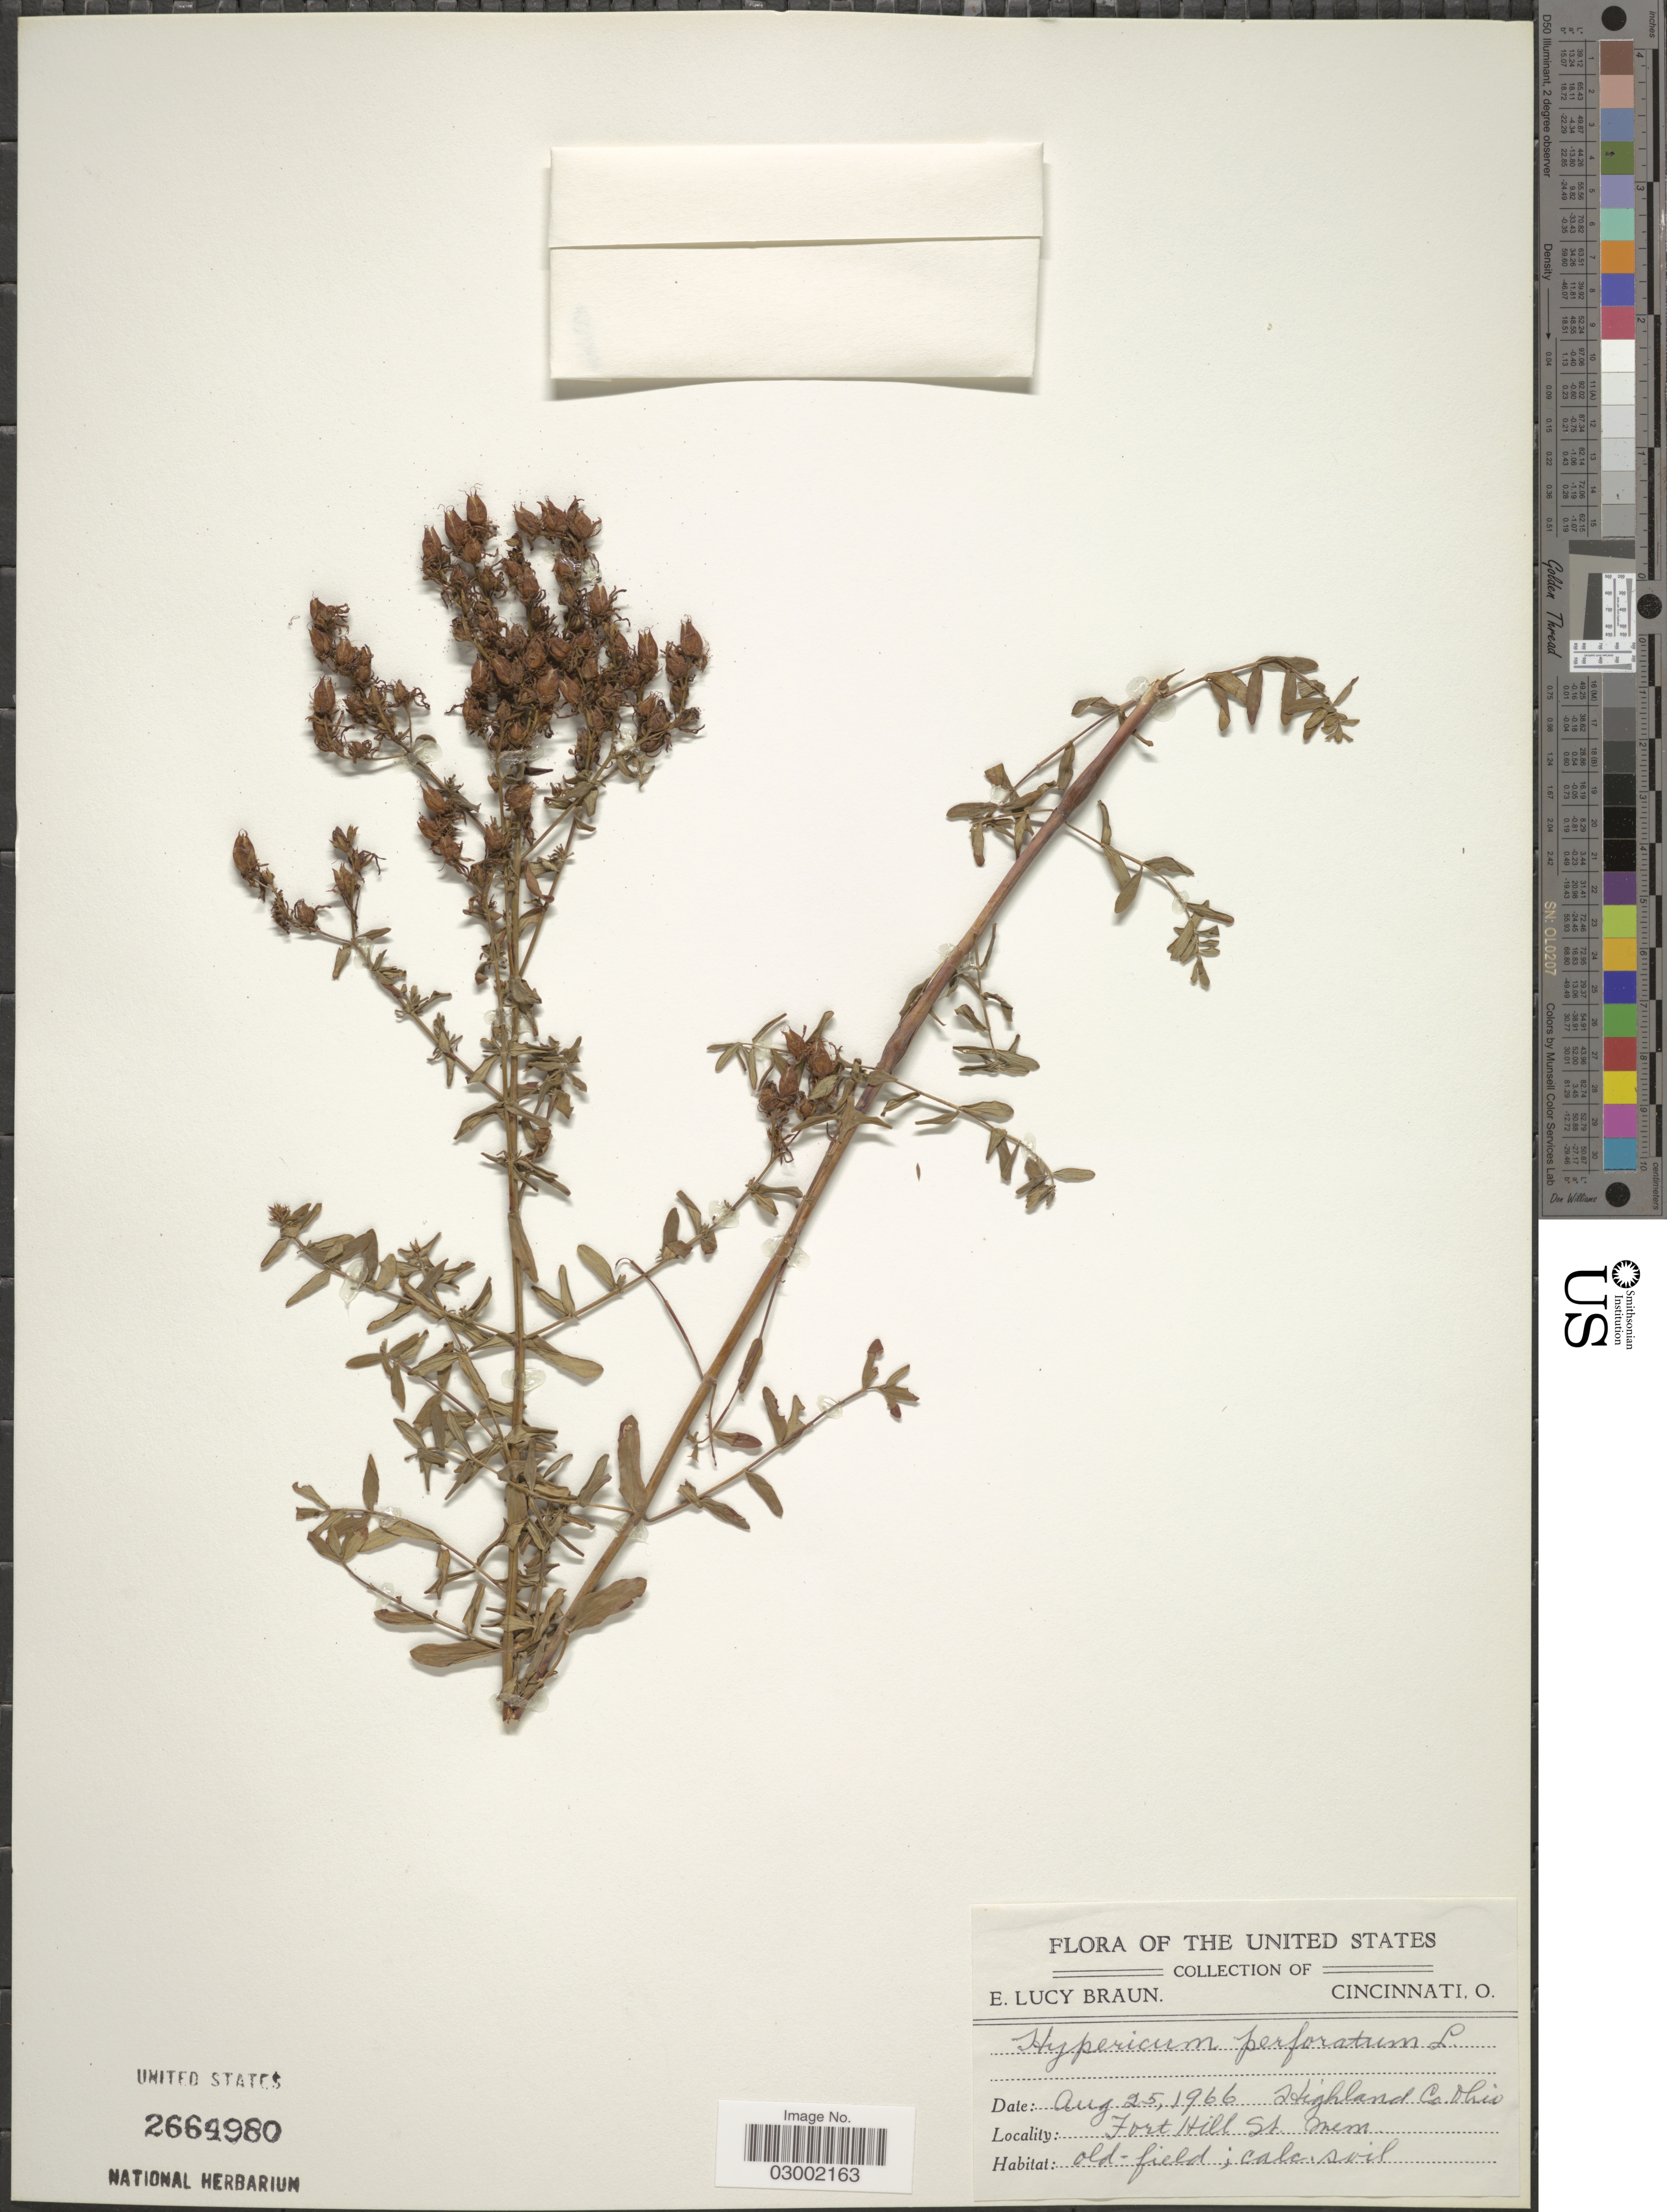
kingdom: Plantae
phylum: Tracheophyta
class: Magnoliopsida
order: Malpighiales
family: Hypericaceae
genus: Hypericum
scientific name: Hypericum perforatum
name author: L.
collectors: E. L. Braun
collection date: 1966-08-25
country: United States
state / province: Ohio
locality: Highland Co. Ohio. Fort Hill St Mem.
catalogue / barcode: US 2664980